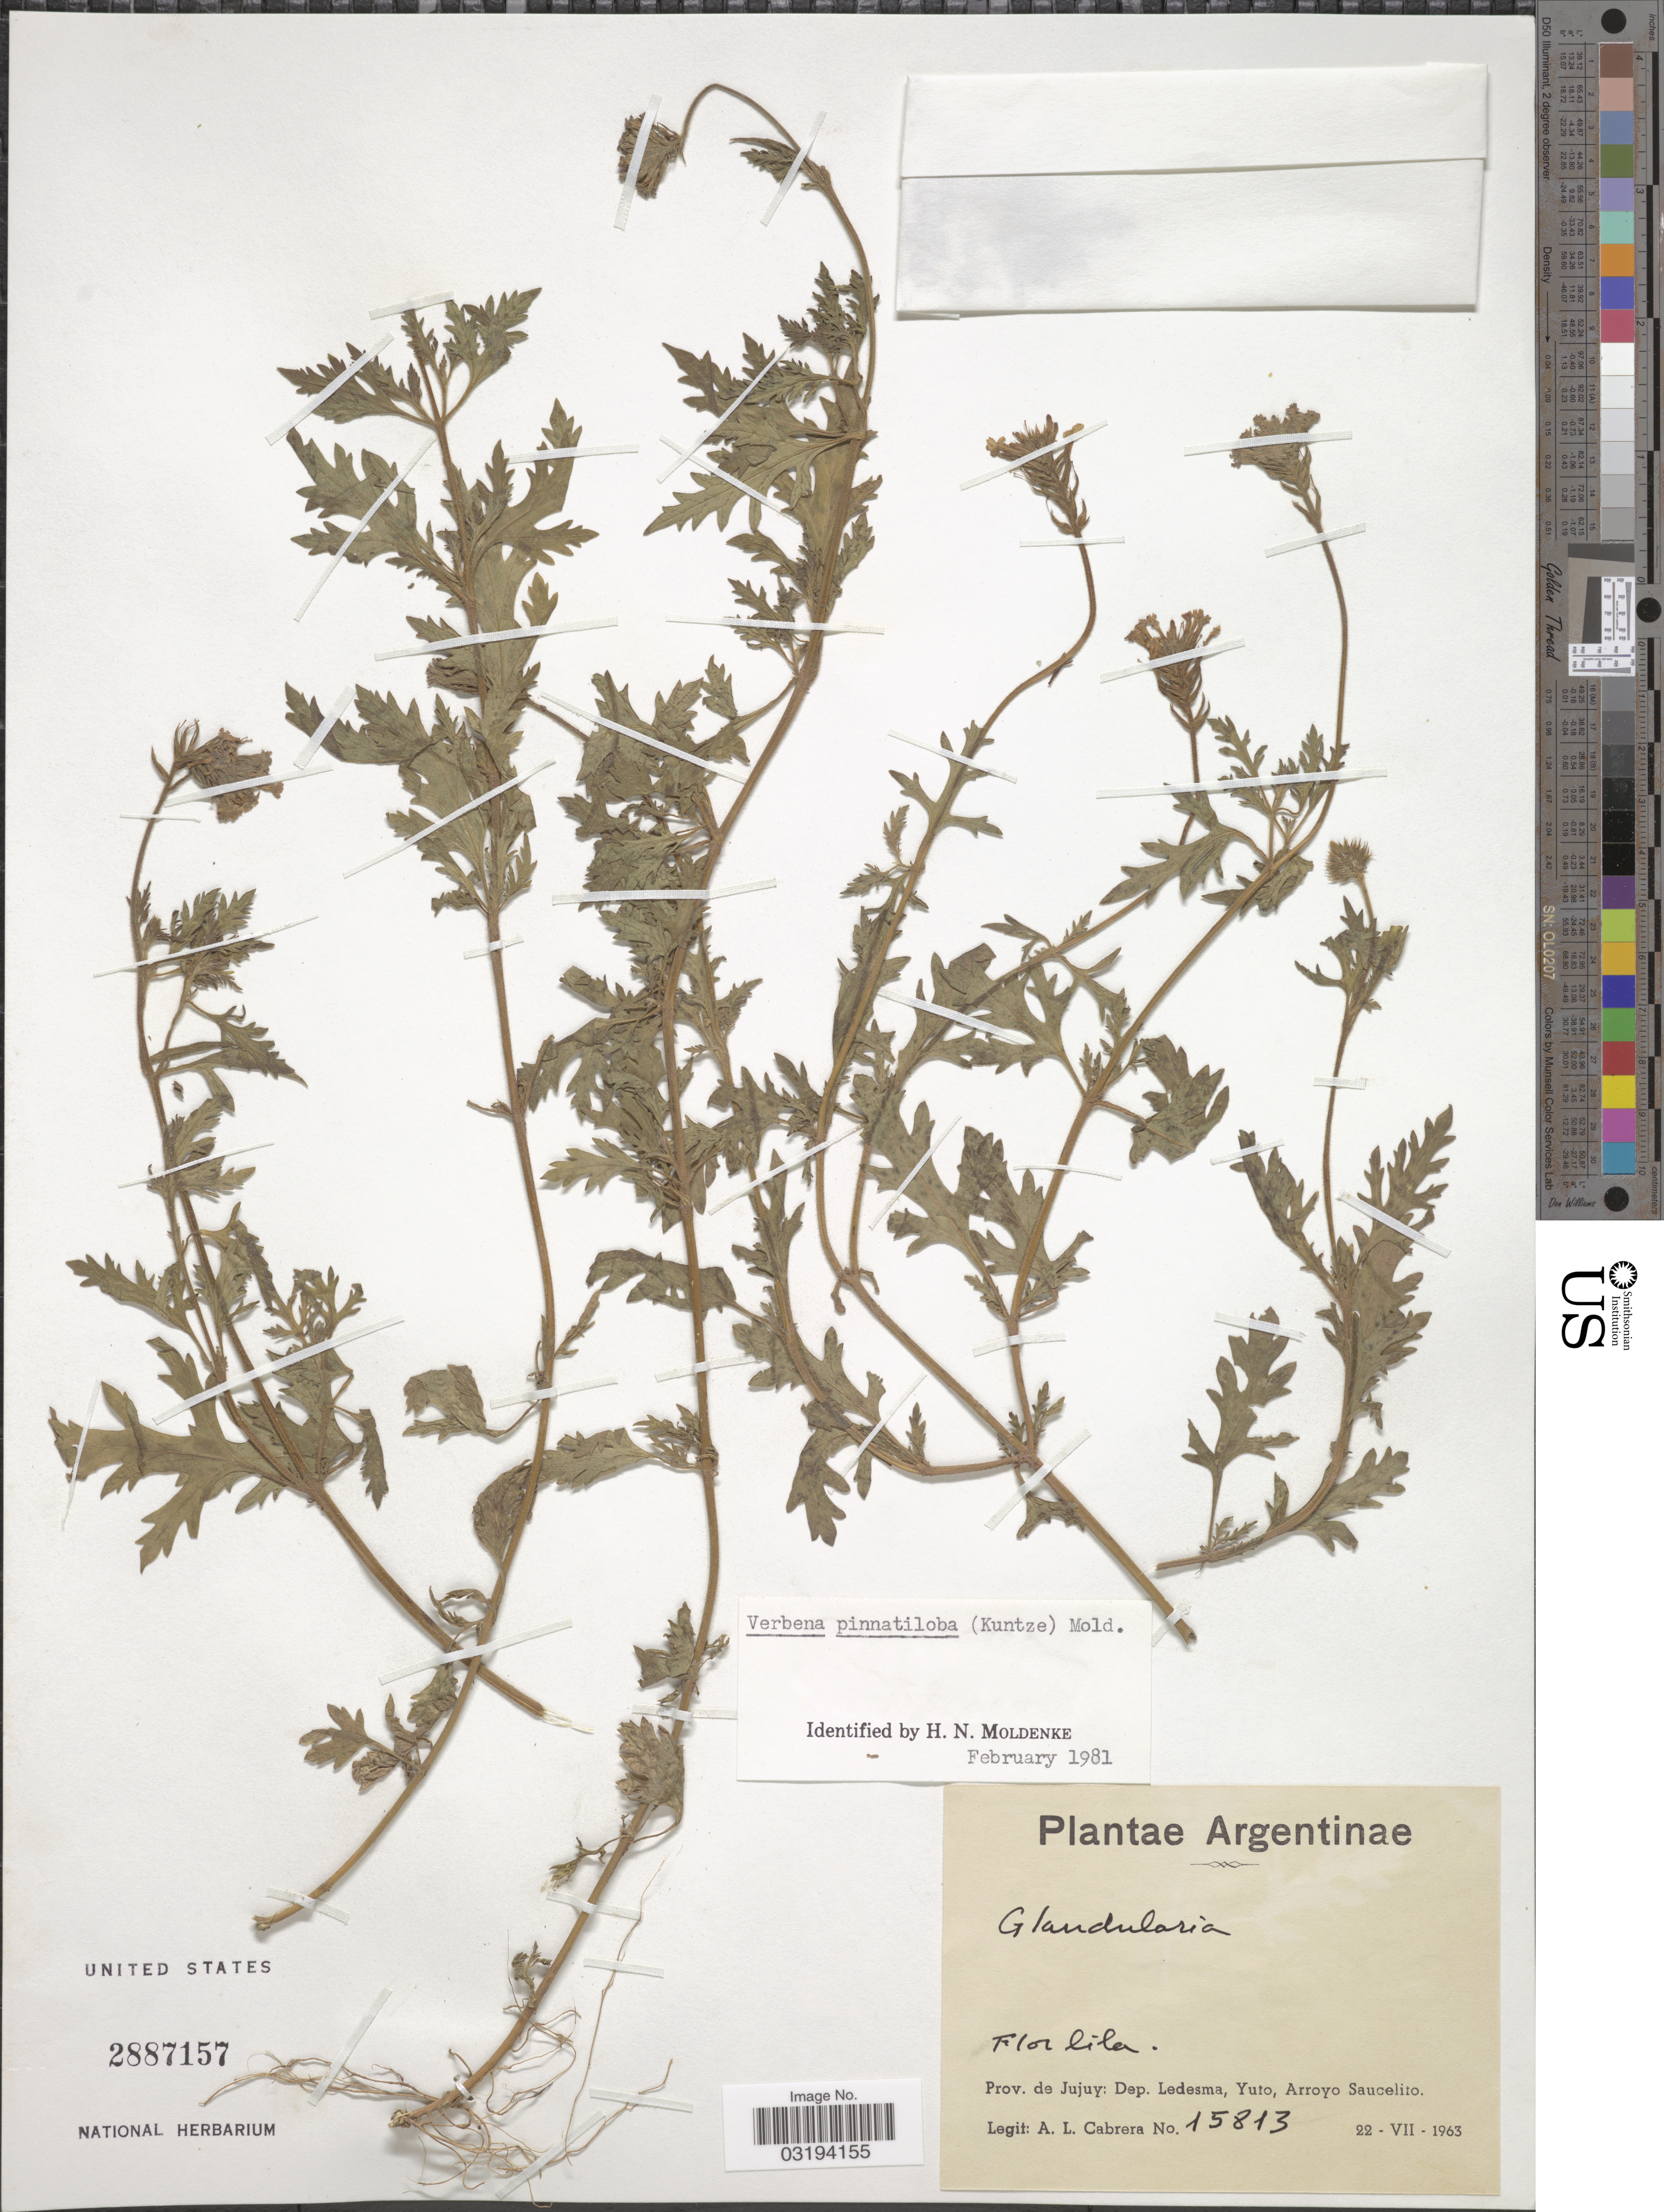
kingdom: Plantae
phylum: Tracheophyta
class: Magnoliopsida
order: Lamiales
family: Verbenaceae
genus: Verbena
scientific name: Verbena pinnatiloba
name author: (Kuntze) Moldenke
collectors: A. L. Cabrera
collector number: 15813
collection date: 1963-07-22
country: Argentina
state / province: Jujuy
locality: Dep. Ledesma, Yuto, Arroyo Saucelito.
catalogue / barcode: US 2887157